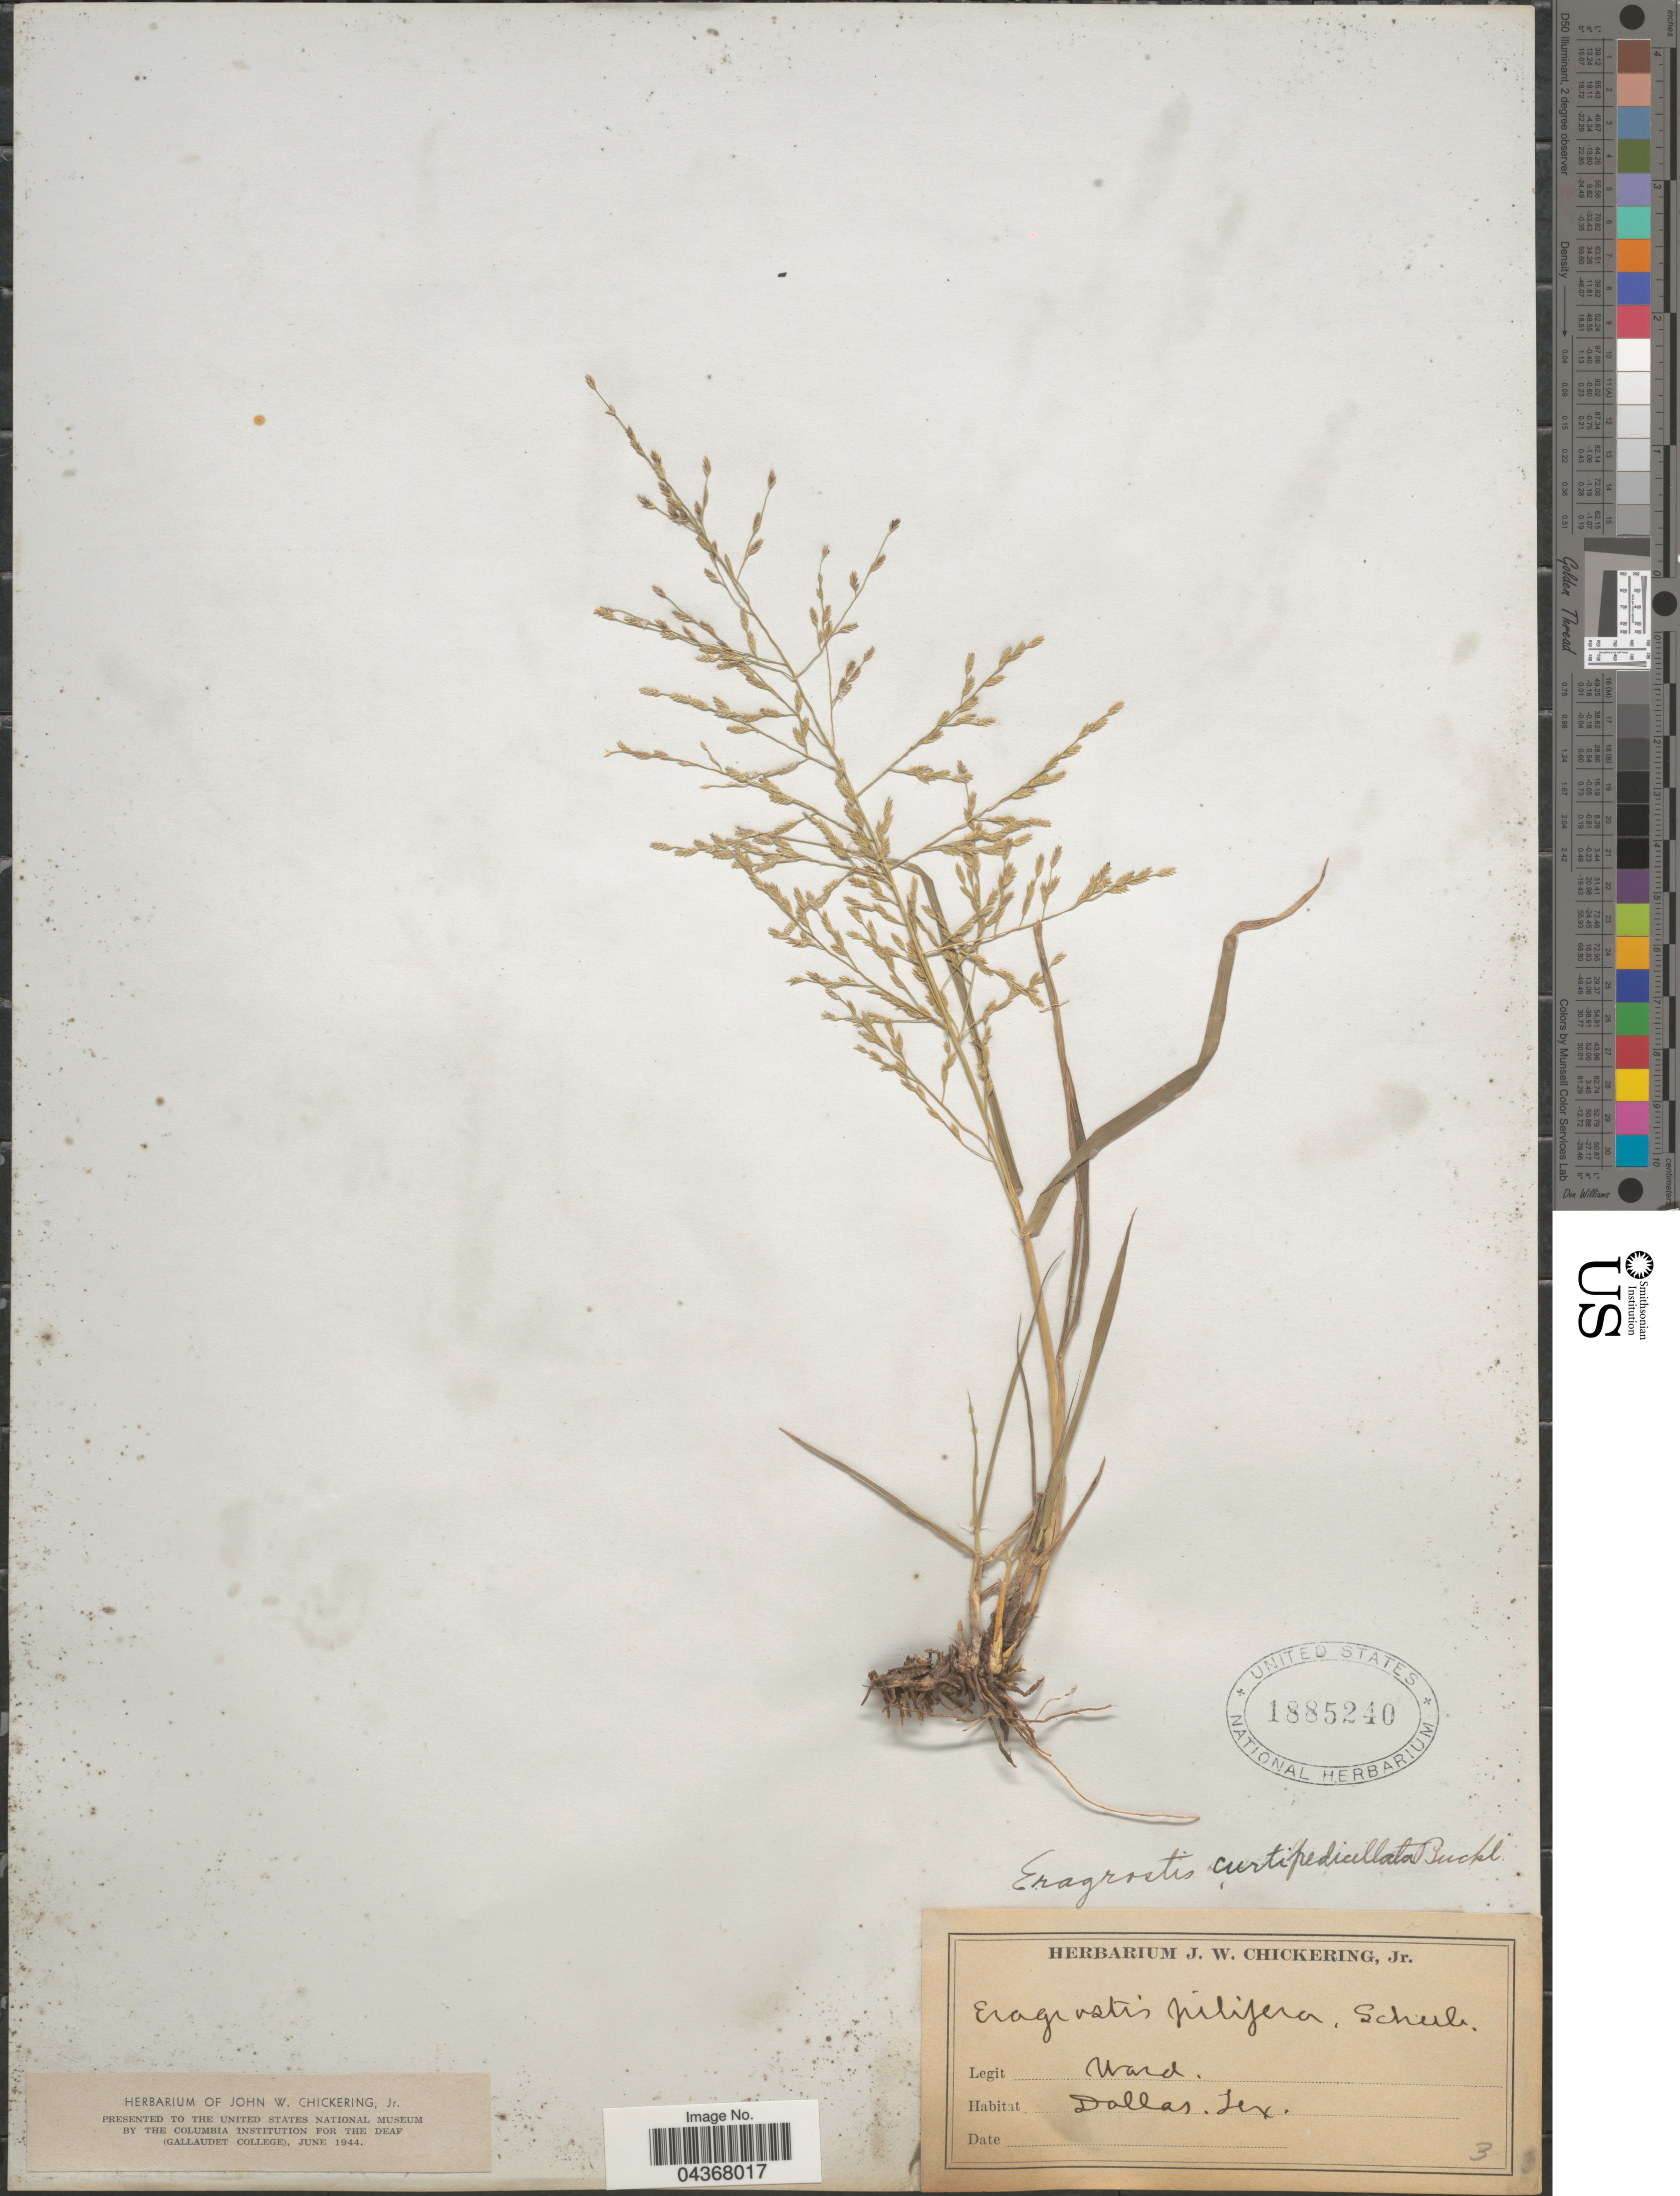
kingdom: Plantae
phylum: Tracheophyta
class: Liliopsida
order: Poales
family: Poaceae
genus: Eragrostis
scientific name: Eragrostis curtipedicellata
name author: Buckley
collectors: -- Ward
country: United States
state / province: Texas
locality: Dallas.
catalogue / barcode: US 1885240